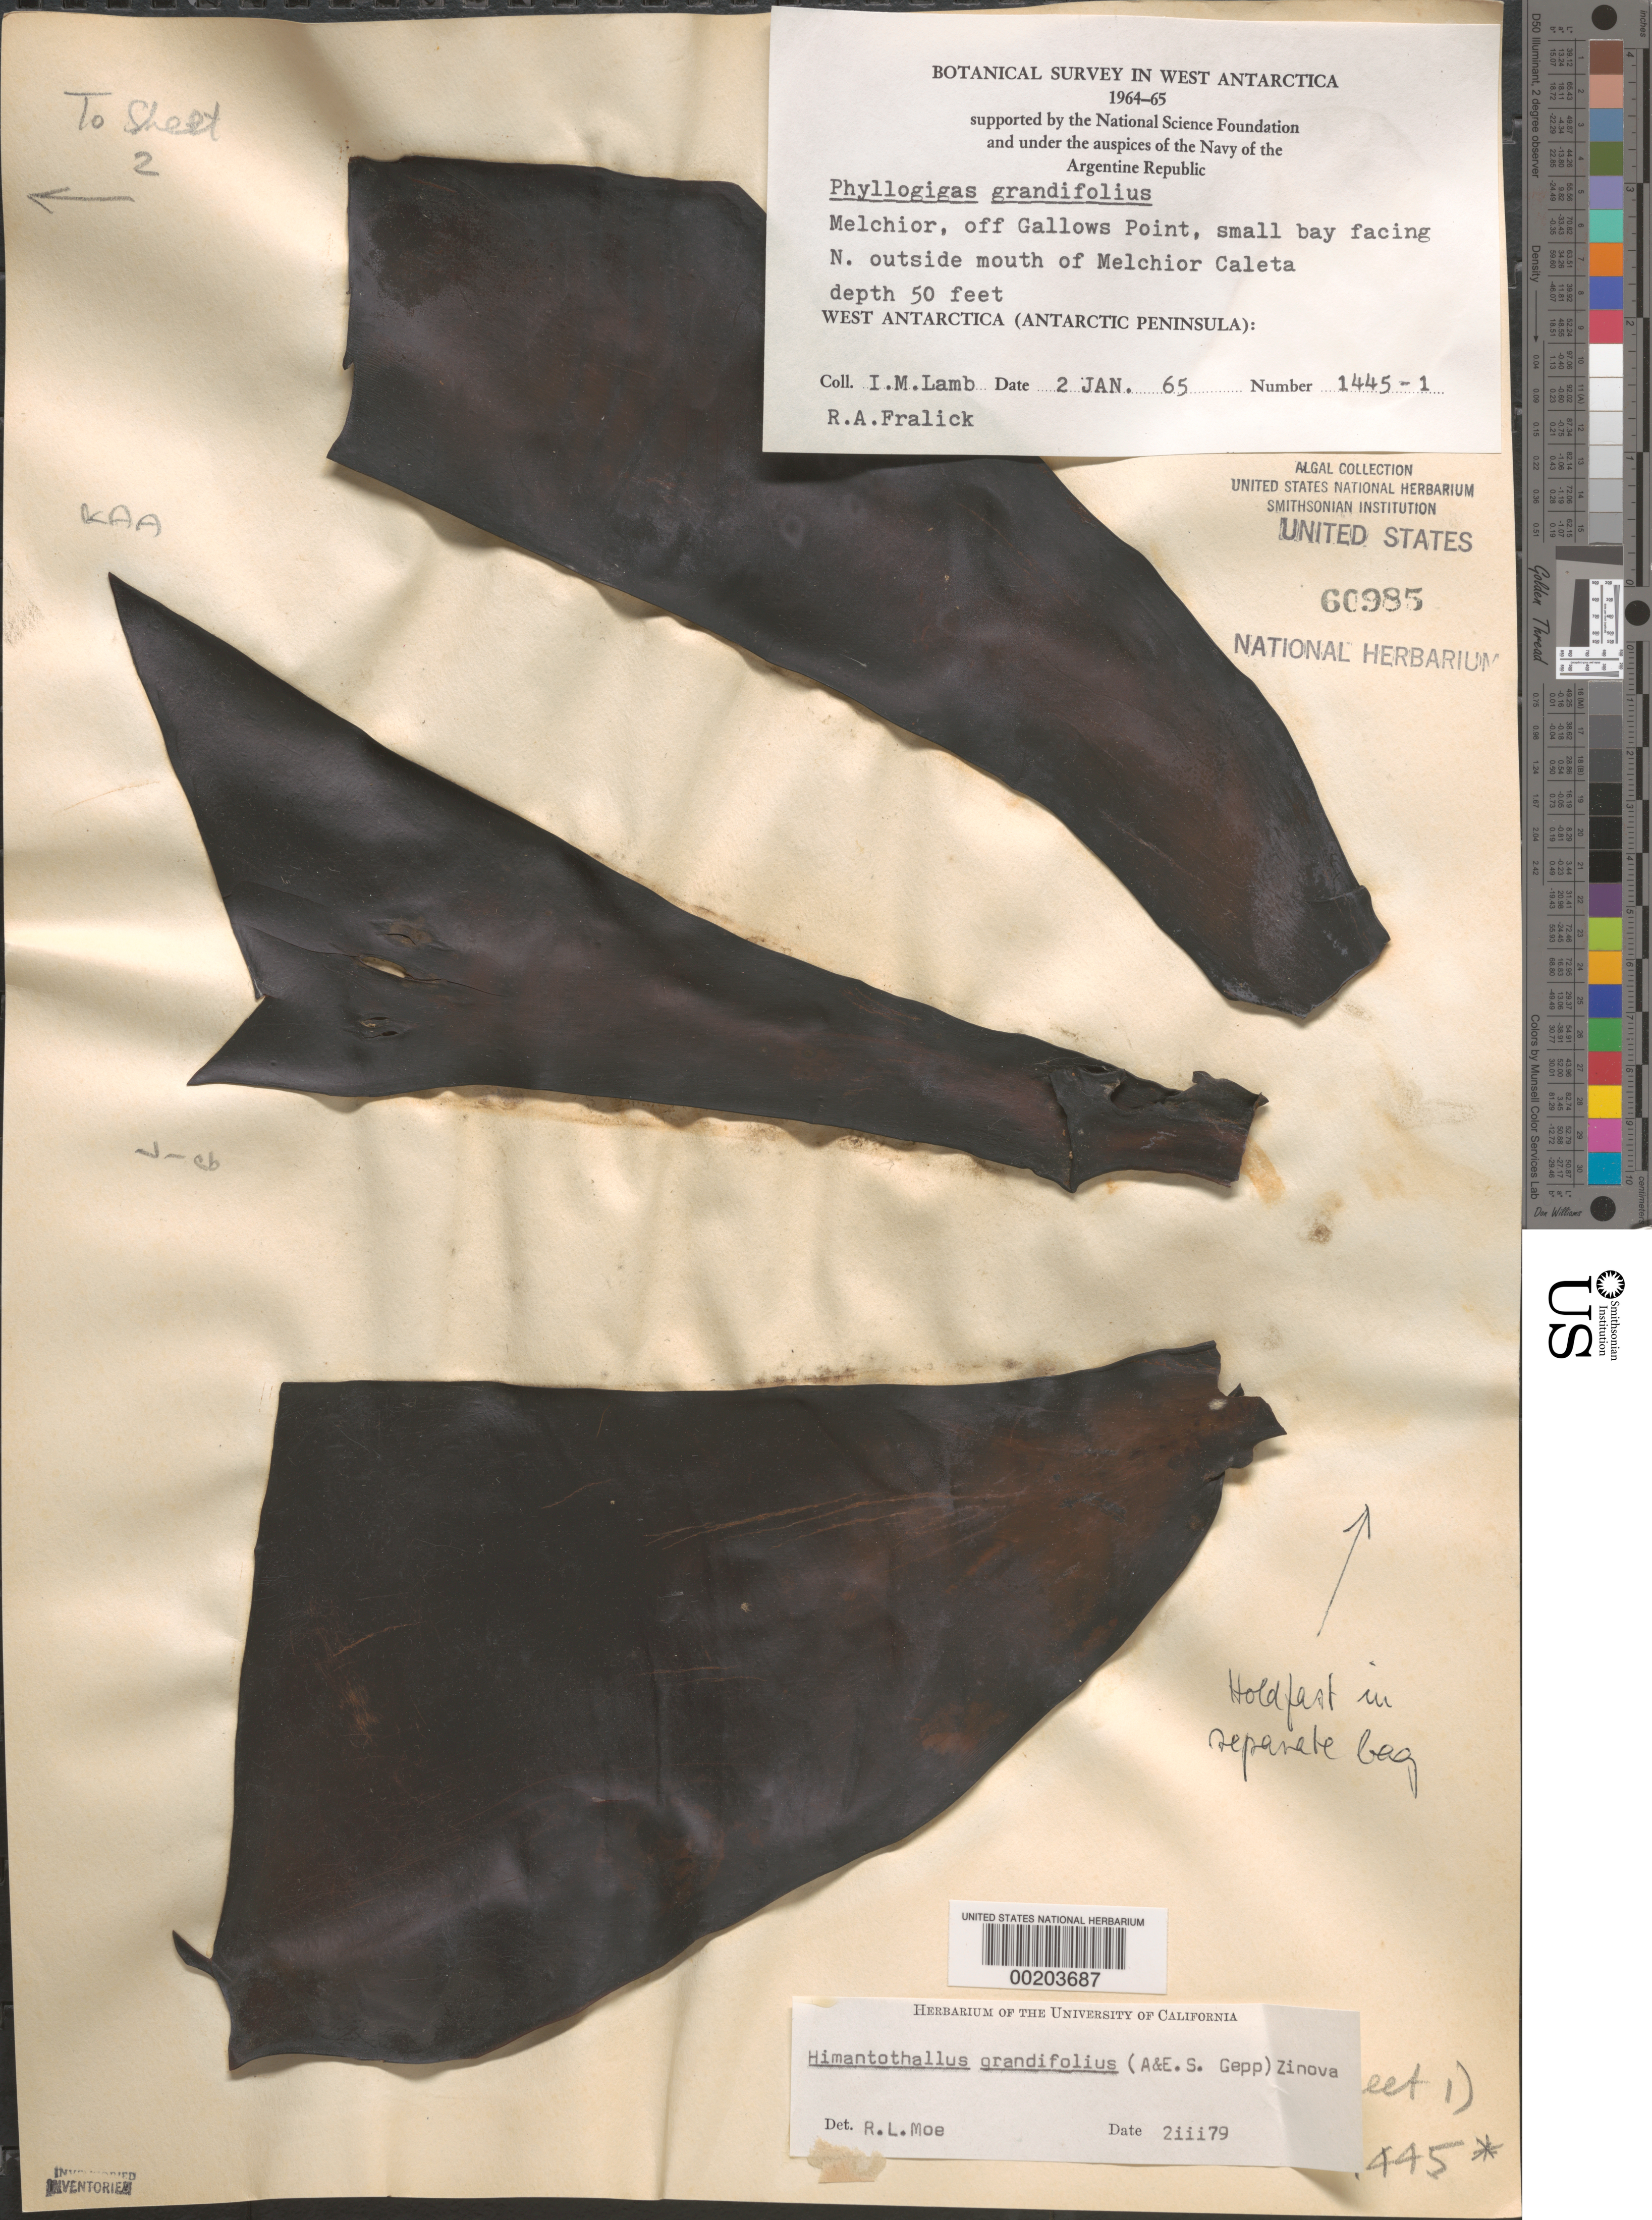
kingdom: Chromista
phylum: Ochrophyta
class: Phaeophyceae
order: Desmarestiales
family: Desmarestiaceae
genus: Himantothallus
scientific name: Himantothallus grandifolius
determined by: Moe, R. L.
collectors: I. M. Lamb & R. Fralick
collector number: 1445-1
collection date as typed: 02 Jan 1965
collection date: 1965-01-02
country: Antarctica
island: Gamma Island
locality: Off Gallows Point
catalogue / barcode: US 60985